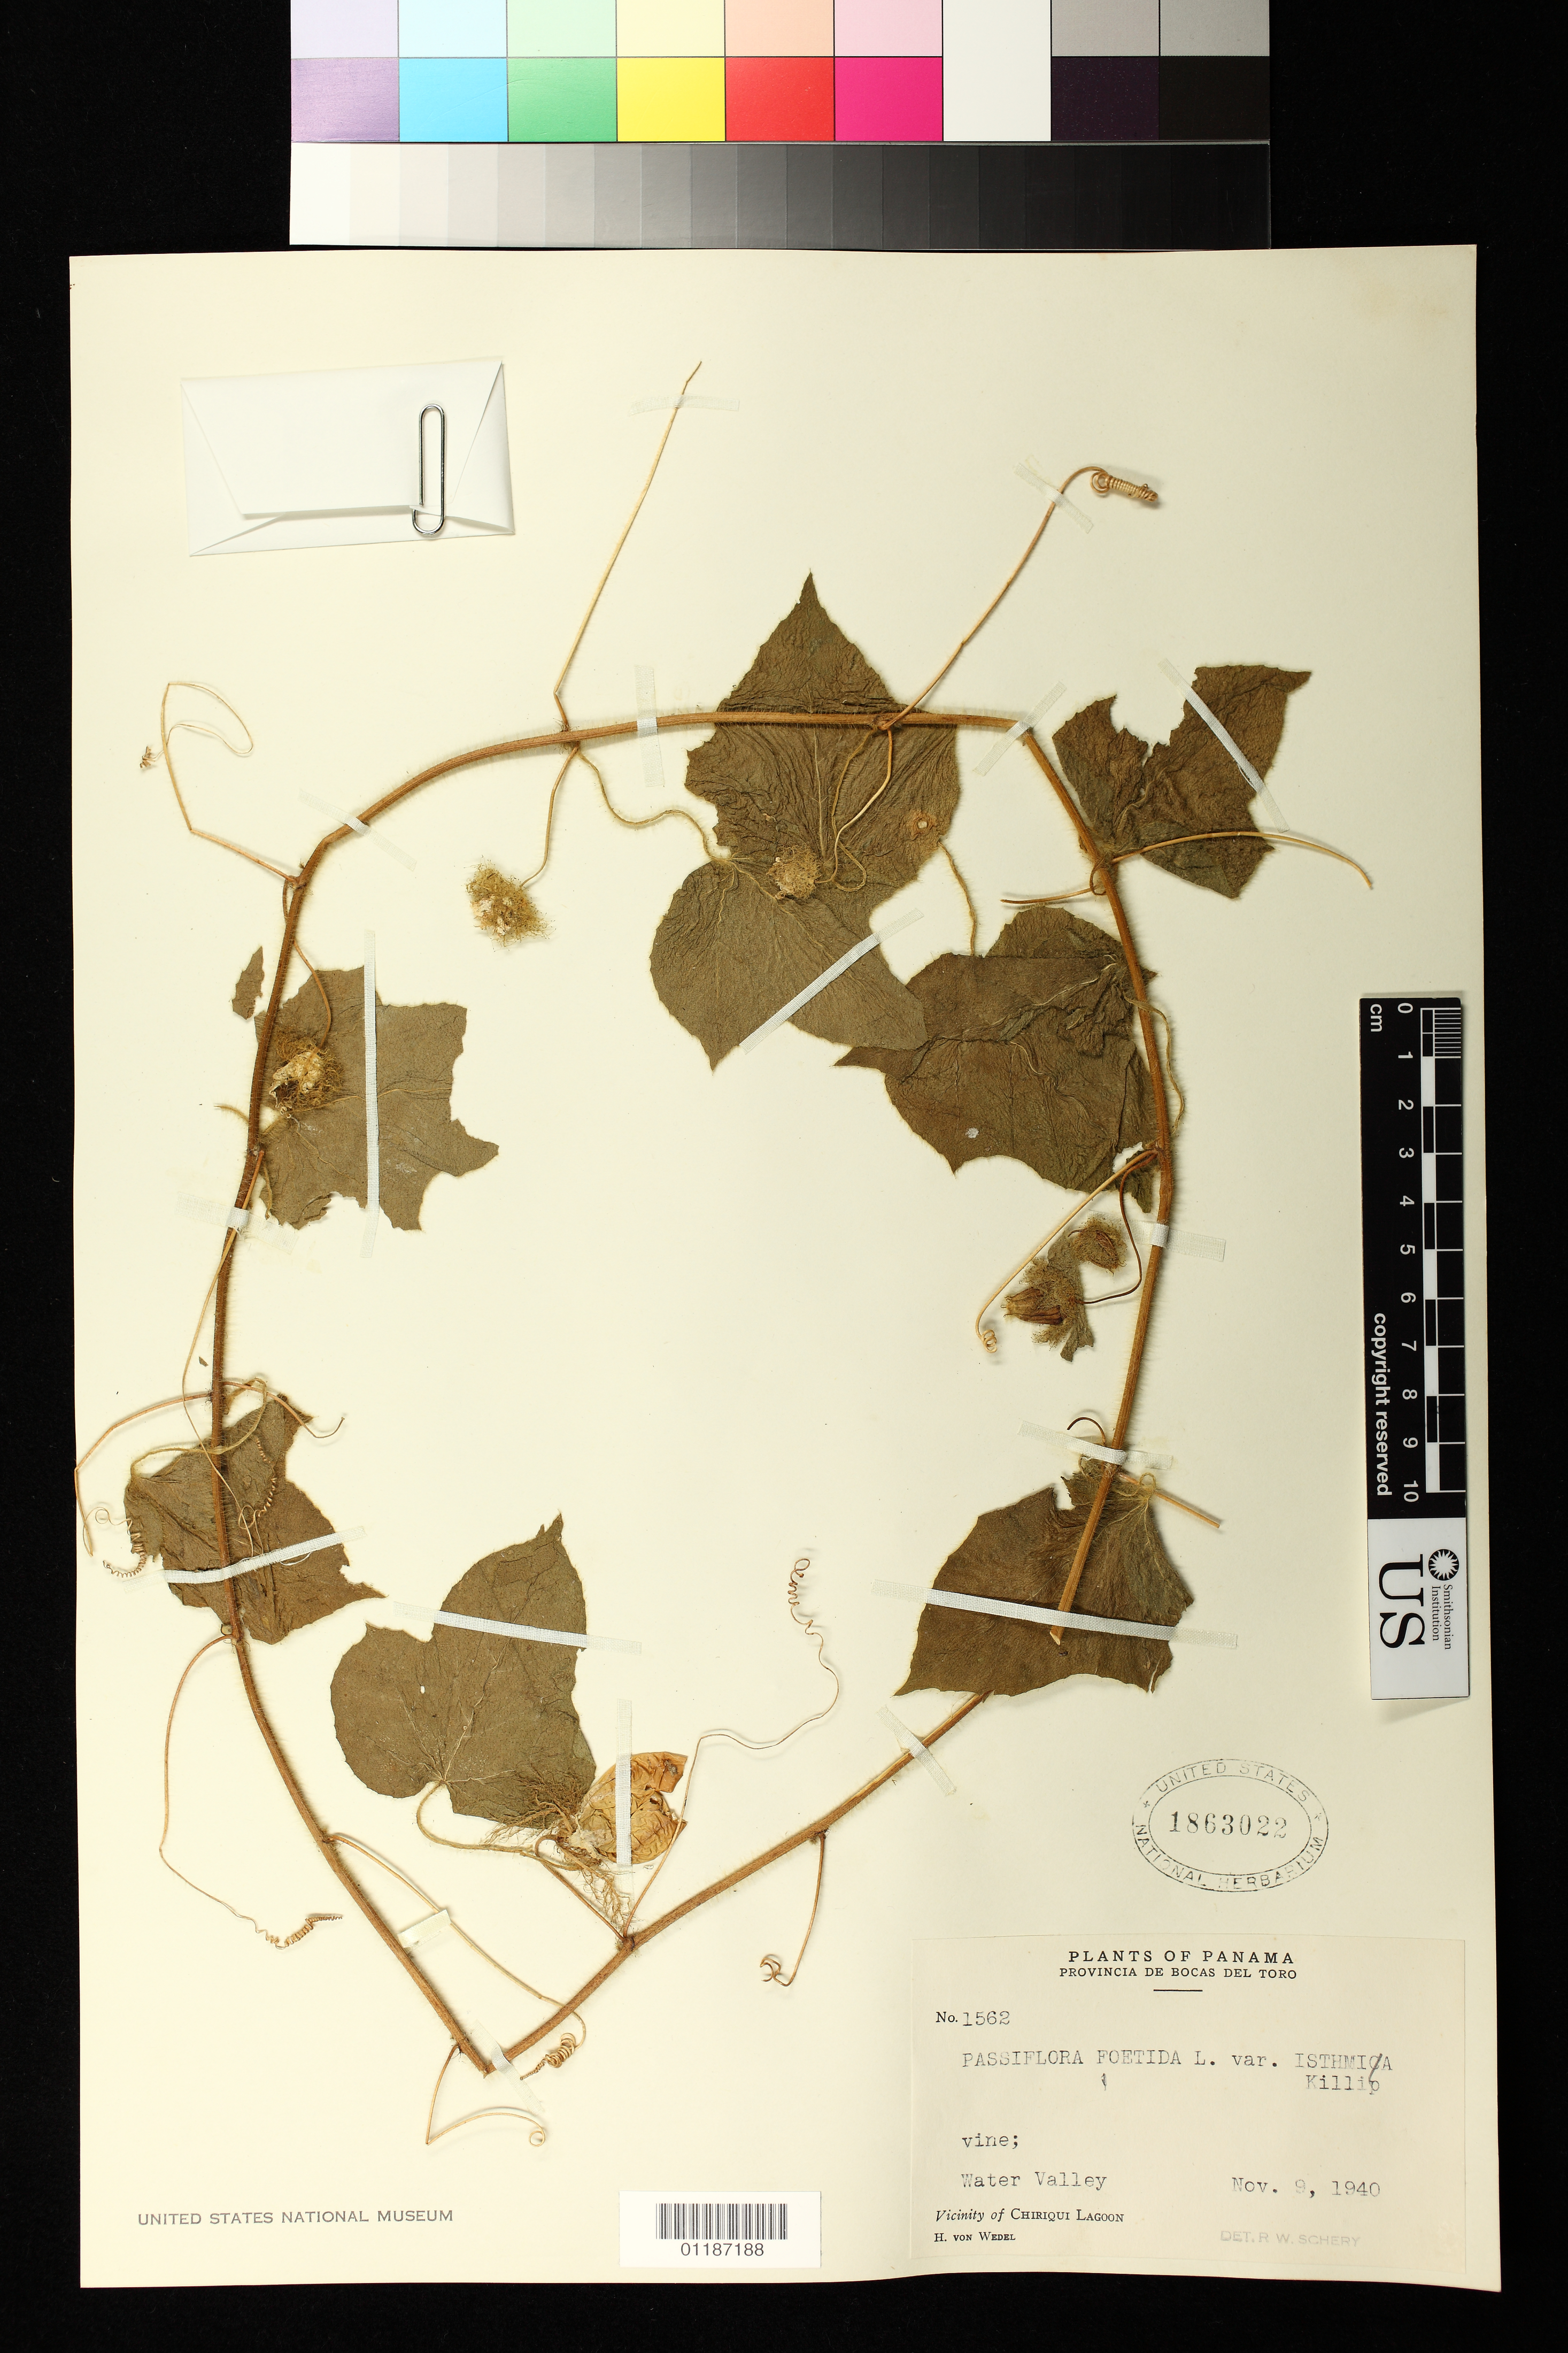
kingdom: Plantae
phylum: Tracheophyta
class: Magnoliopsida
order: Malpighiales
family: Passifloraceae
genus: Passiflora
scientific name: Passiflora foetida var. isthmia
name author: Killip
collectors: H. von Wedel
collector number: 1562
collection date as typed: Nov 9 1940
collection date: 1940-11-09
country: Panama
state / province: Bocas del Toro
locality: Water Valley, vicinity of Chiriqui Lagoon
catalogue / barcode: US 1863022